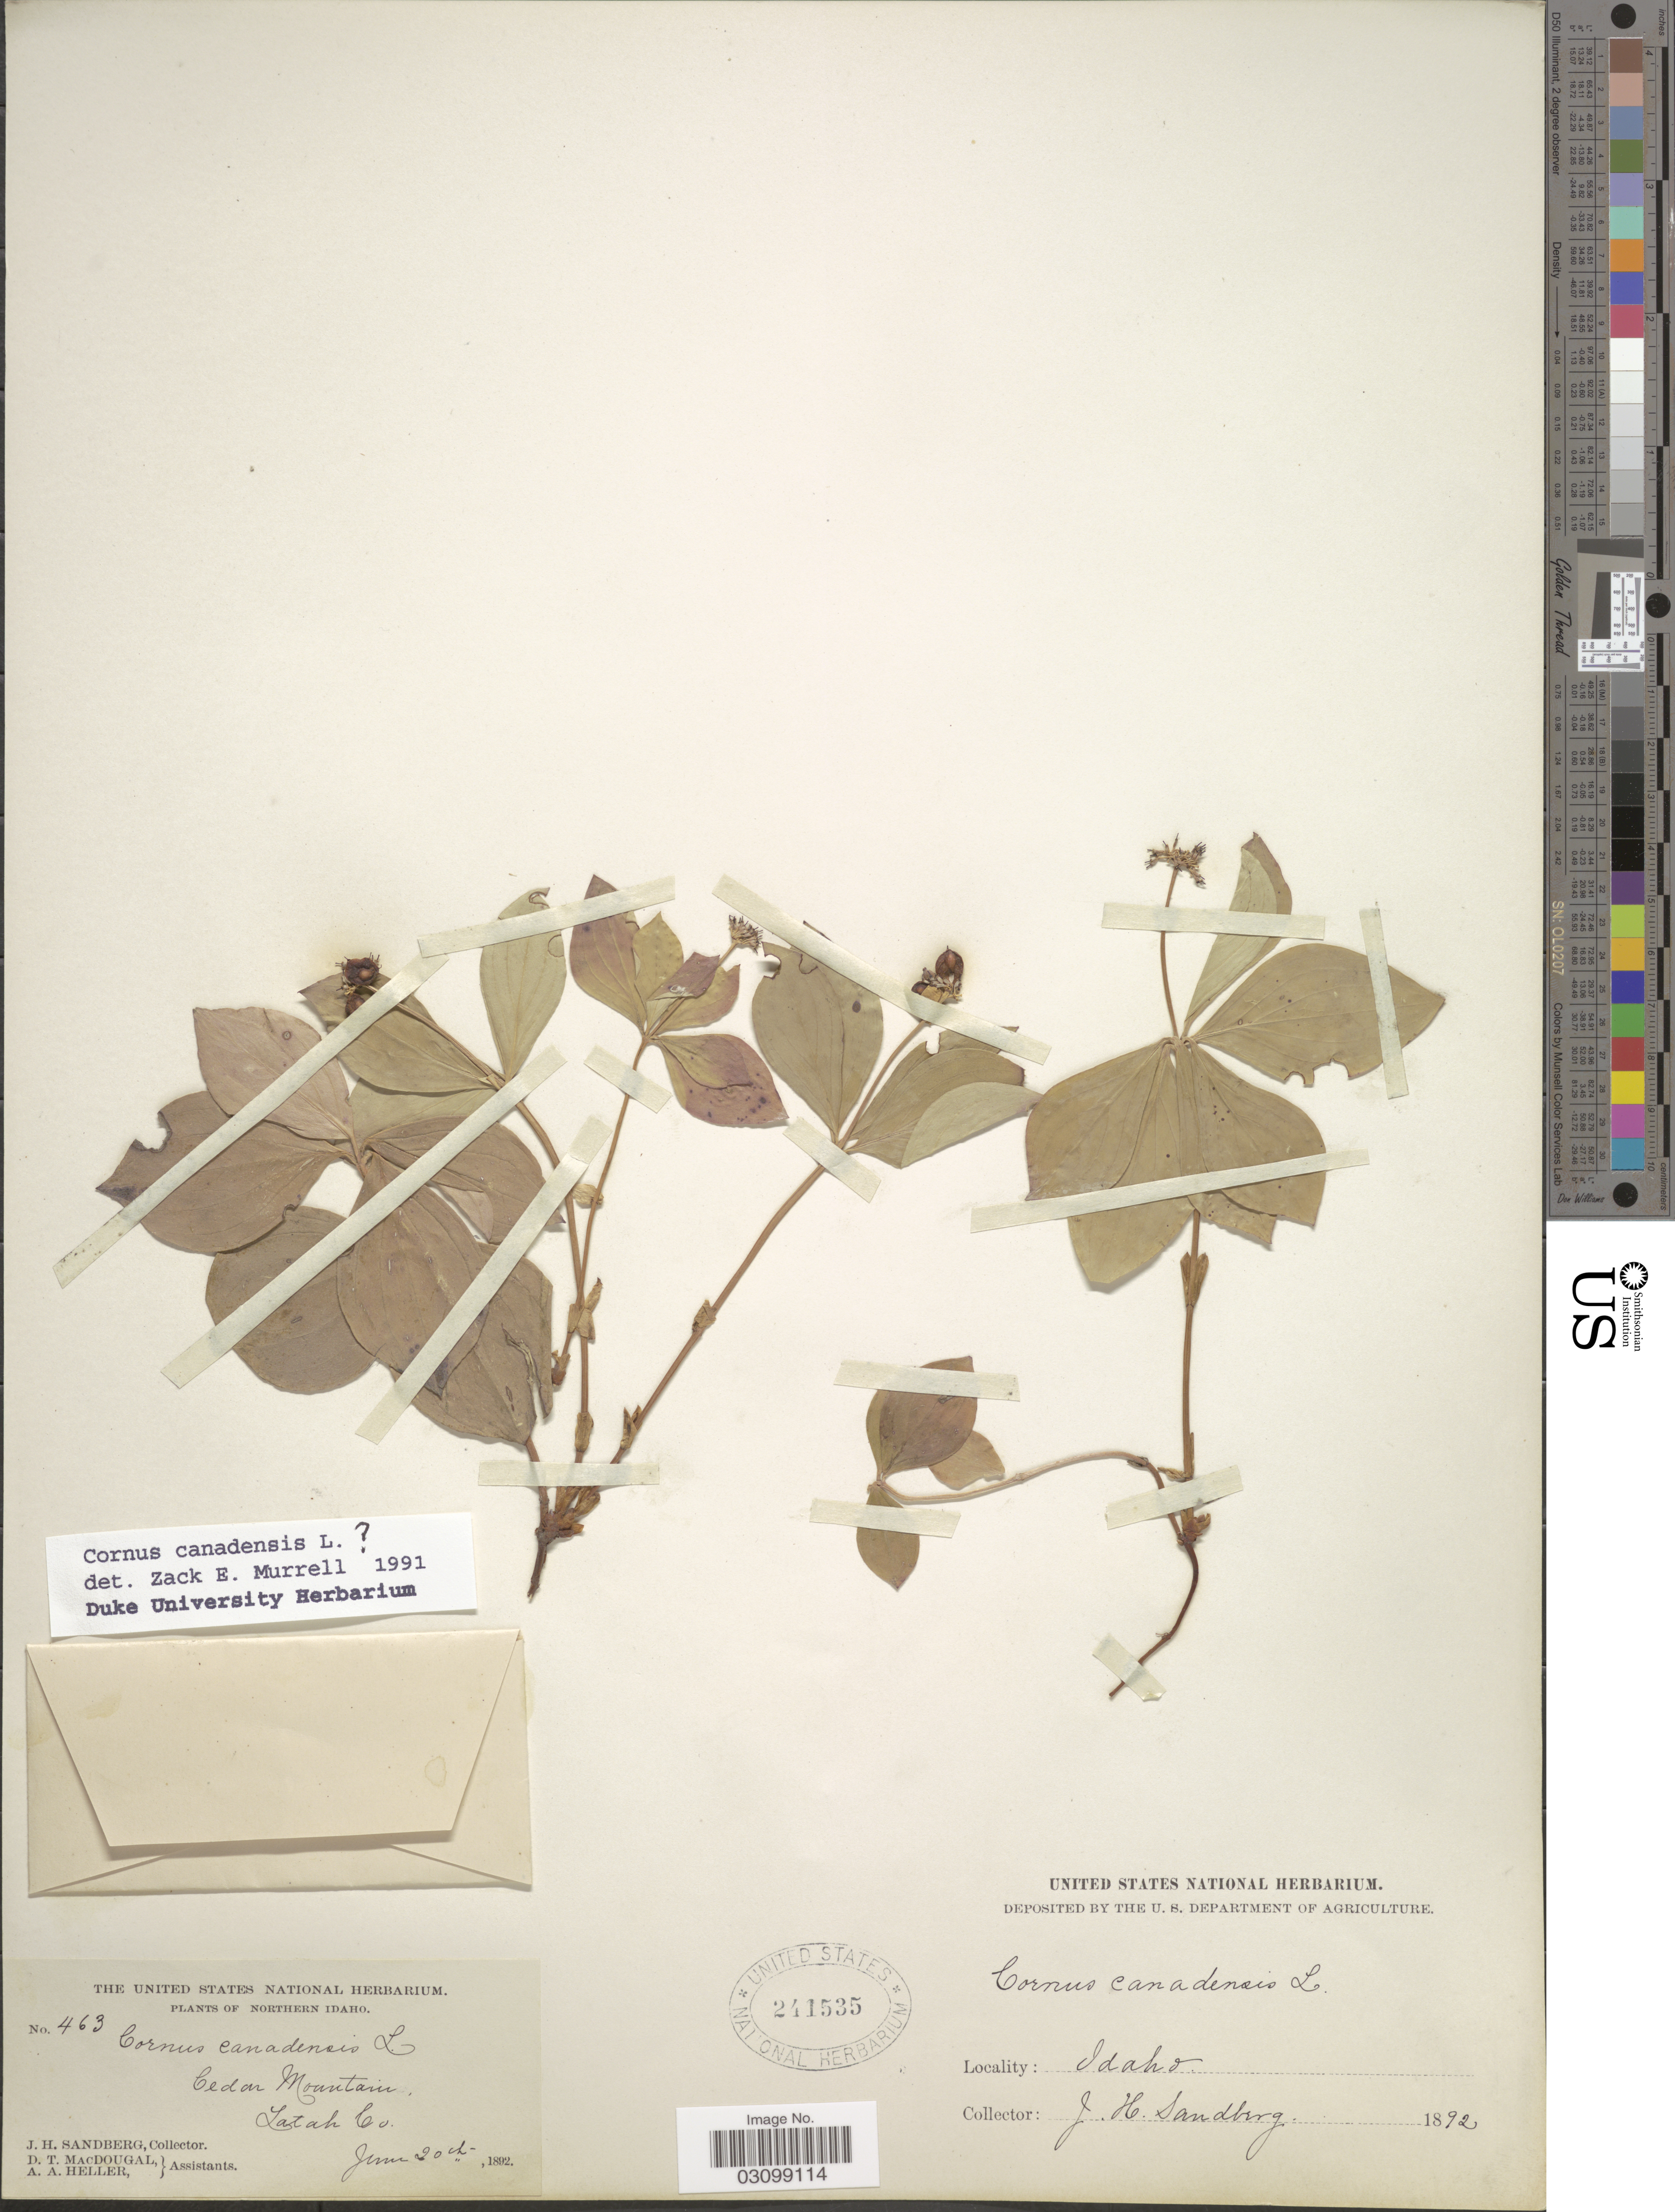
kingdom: Plantae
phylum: Tracheophyta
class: Magnoliopsida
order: Cornales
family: Cornaceae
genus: Cornus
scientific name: Cornus canadensis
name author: L.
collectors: J. H. Sandberg, D. T. MacDougal & A. A. Heller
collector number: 463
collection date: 1892-06-20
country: United States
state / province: Idaho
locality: Northern Idaho. Cedat Mountain. Latah Co.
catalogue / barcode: US 241535